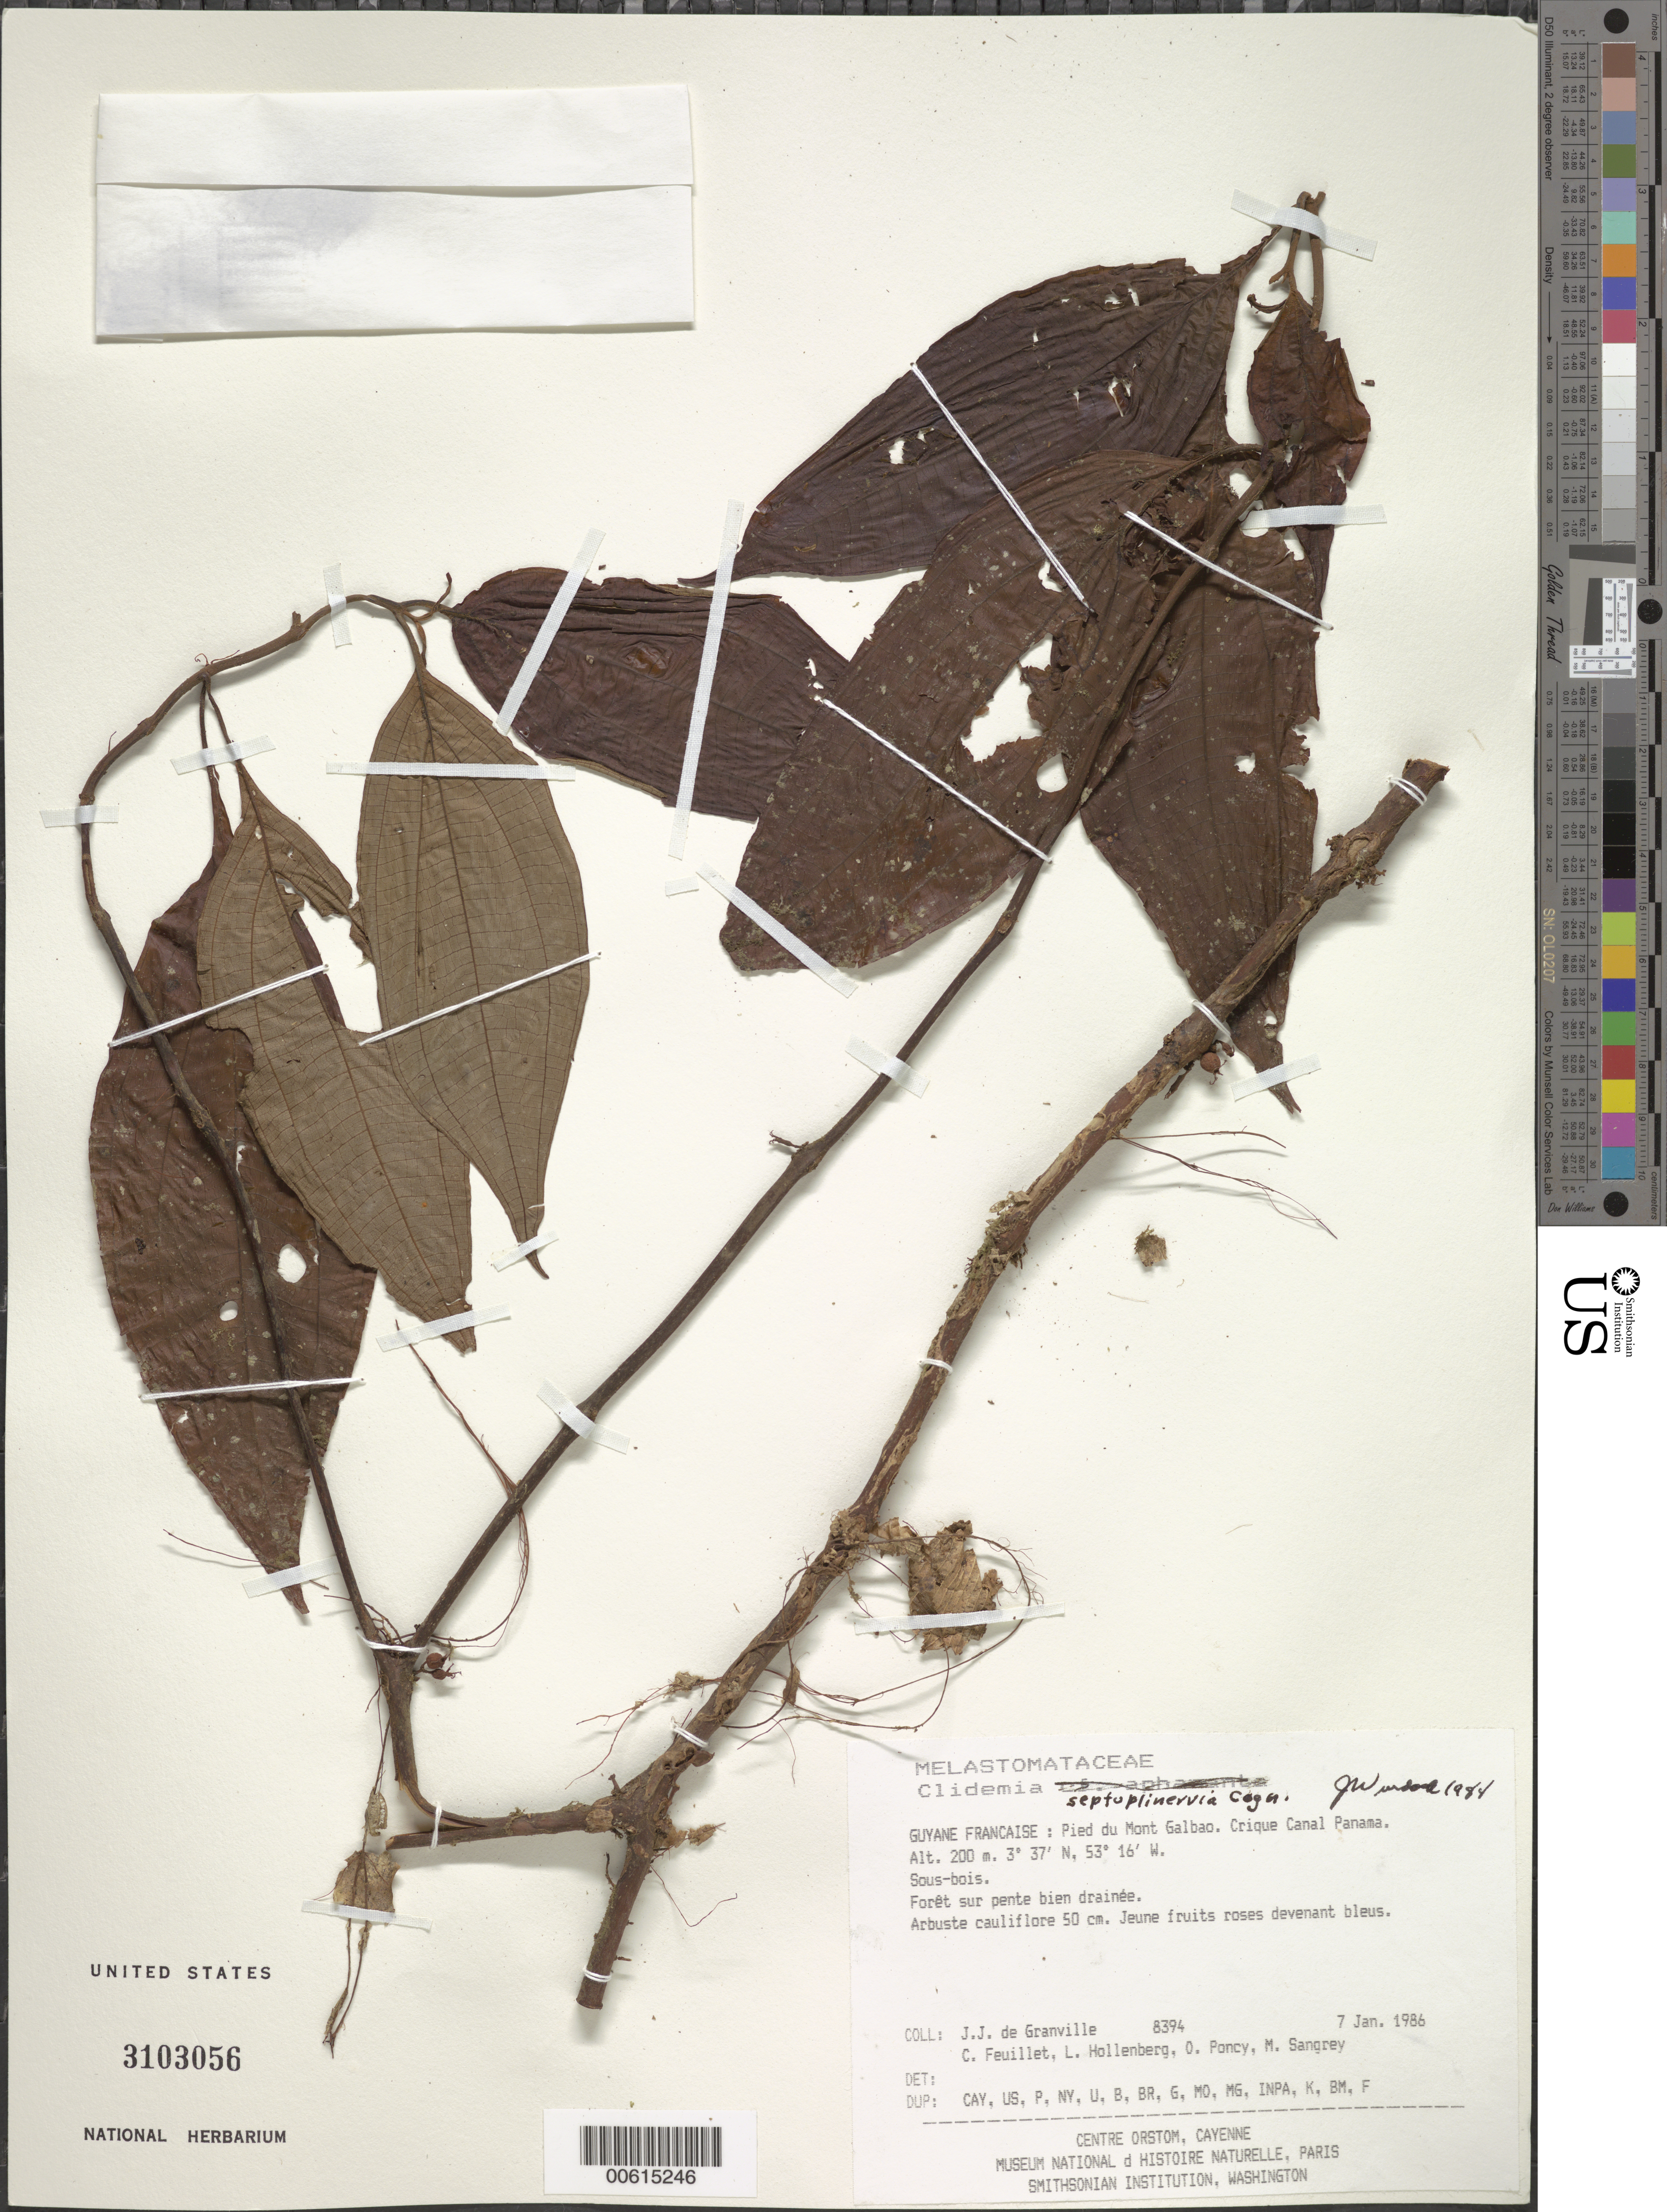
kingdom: Plantae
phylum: Tracheophyta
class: Magnoliopsida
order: Myrtales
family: Melastomataceae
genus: Clidemia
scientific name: Clidemia septuplinervia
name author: Cogn.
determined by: Wurdack, John J., (US), US (UNITED STATES)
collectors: J.-J. de Granville, C. Feuillet, L. Hollenberg, O. Poncy & M. S. Sangrey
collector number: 8394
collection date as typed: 7-Jan-86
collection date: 1986-01-07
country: French Guiana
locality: Pied du Mont Galbao. Crique Canal Panama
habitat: Sous-bois; forêt sur pent bien drainée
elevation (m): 200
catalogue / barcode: US 3103056